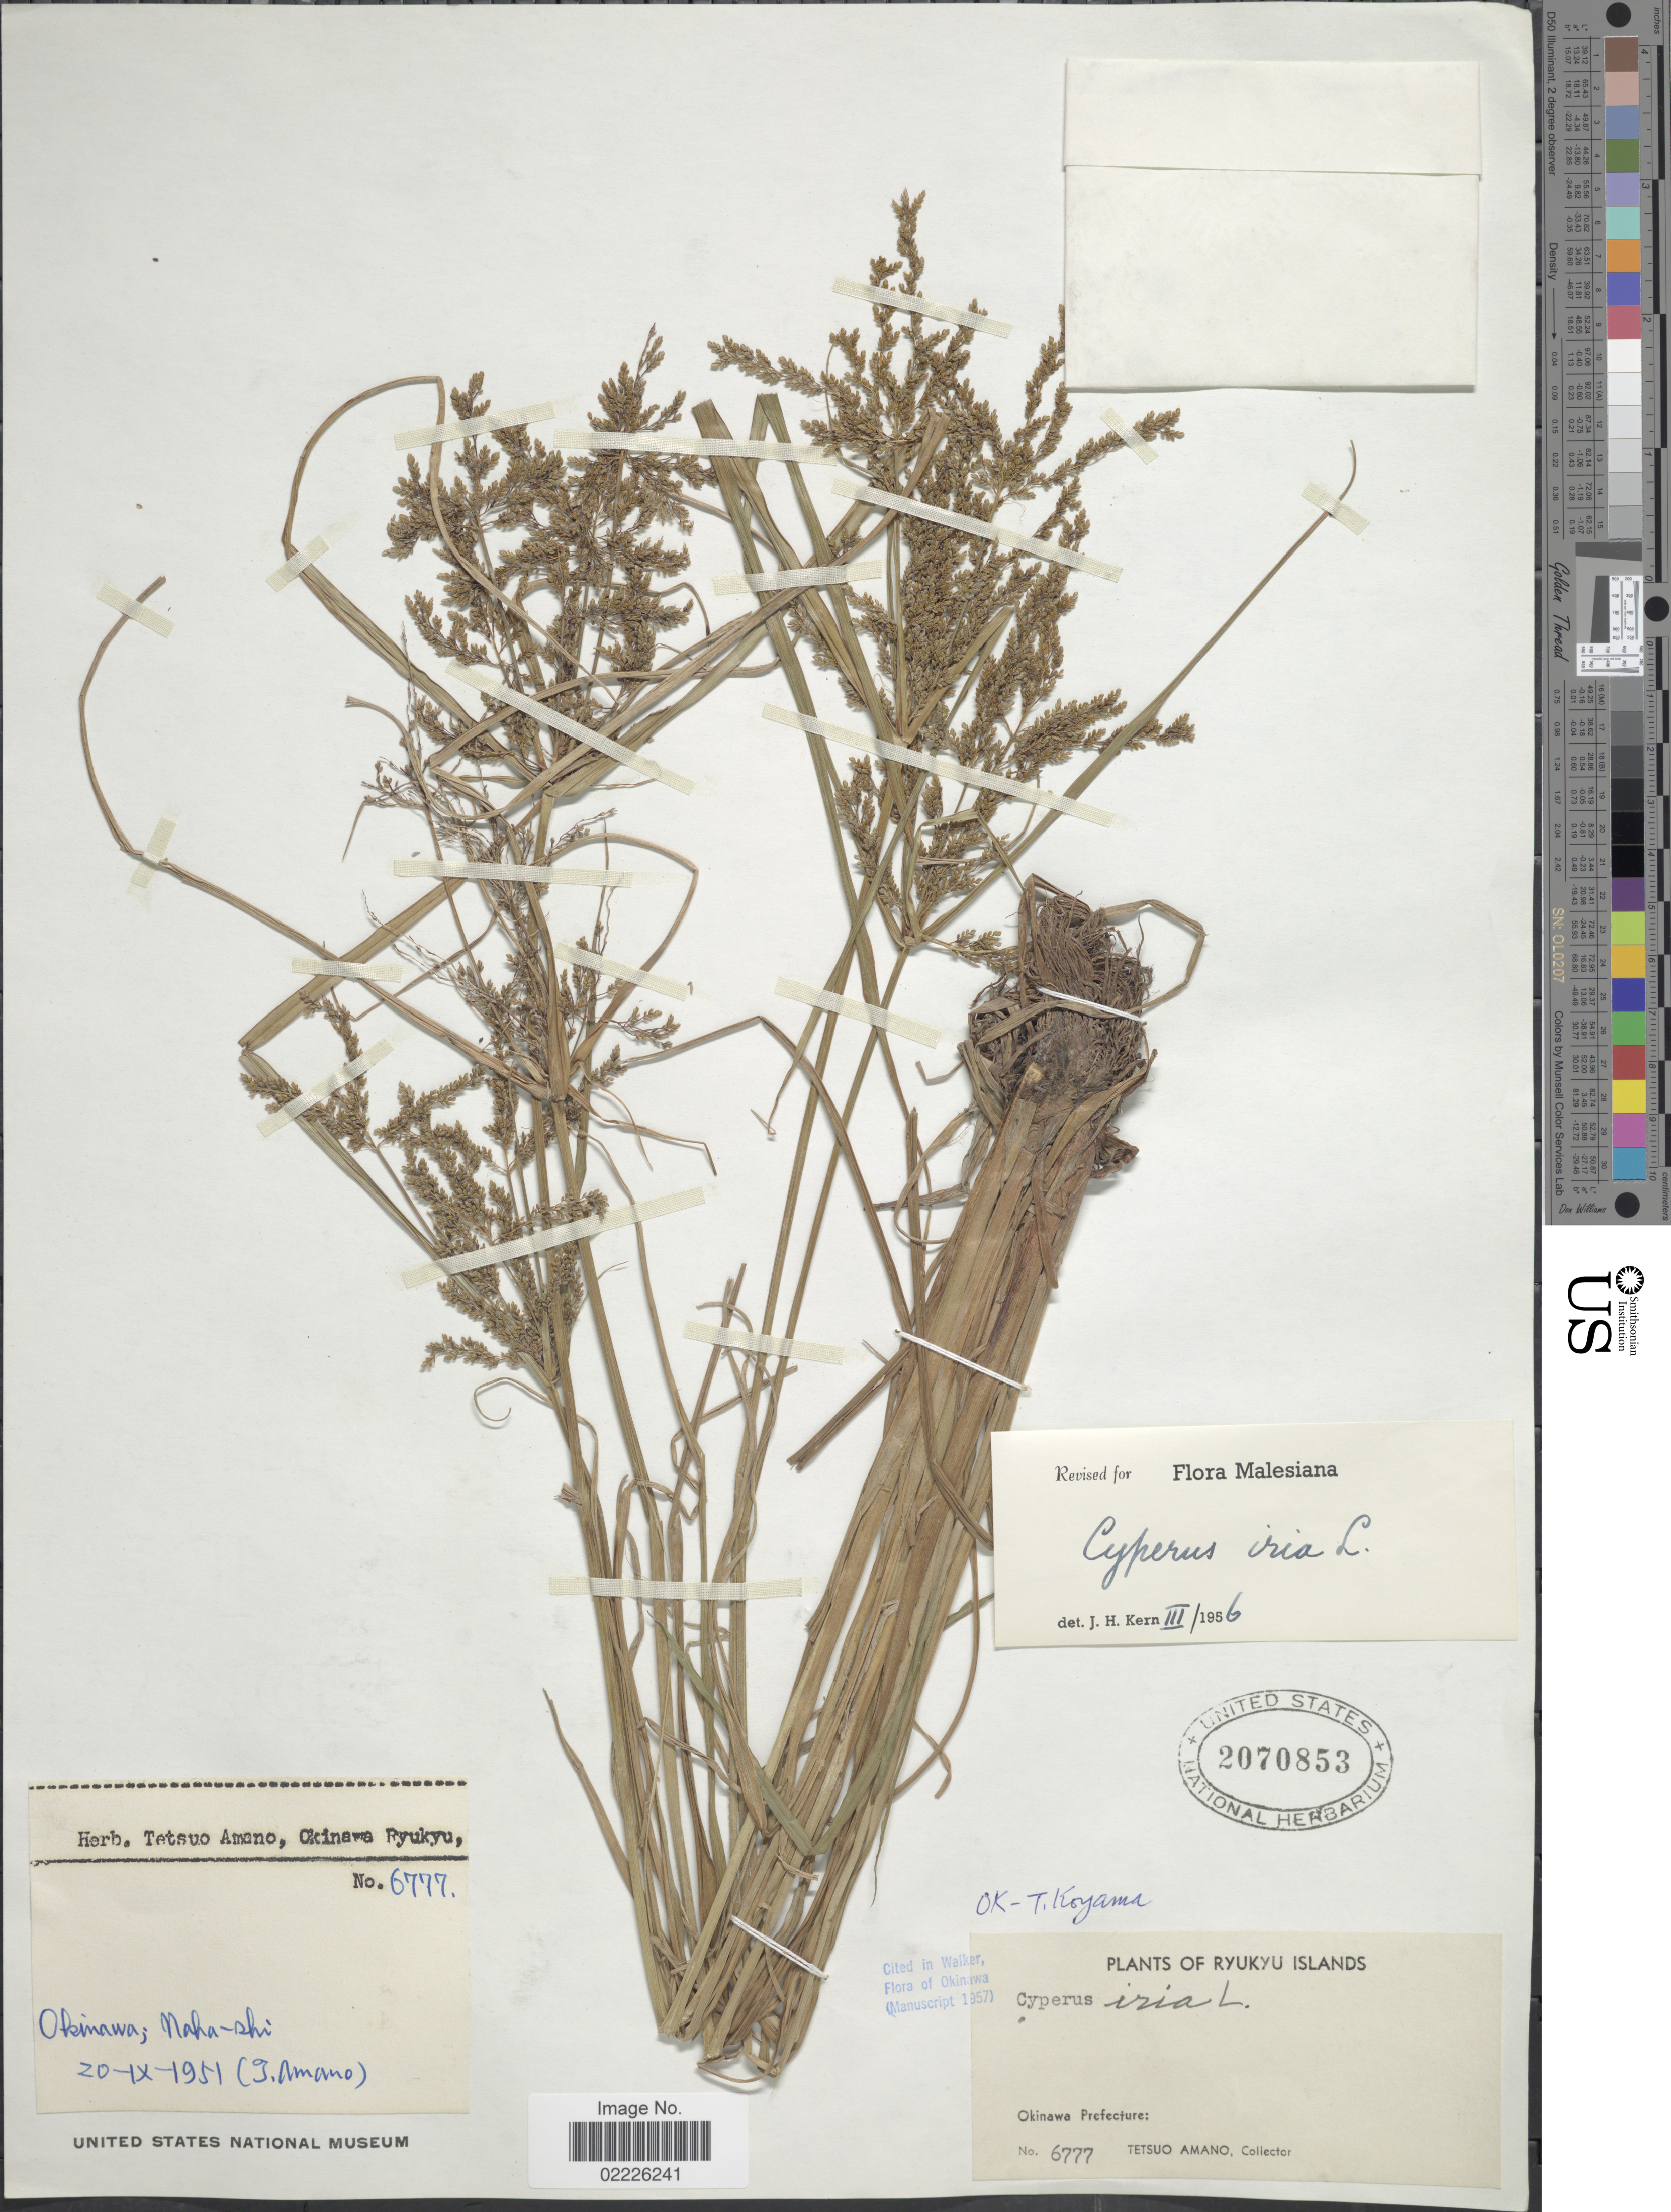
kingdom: Plantae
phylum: Tracheophyta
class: Liliopsida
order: Poales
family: Cyperaceae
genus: Cyperus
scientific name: Cyperus iria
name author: L.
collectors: T. Amano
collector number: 6777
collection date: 1951-09-20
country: Japan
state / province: Okinawa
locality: Ryukyu Islands, Okinawa Prefecture.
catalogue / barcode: US 2070853